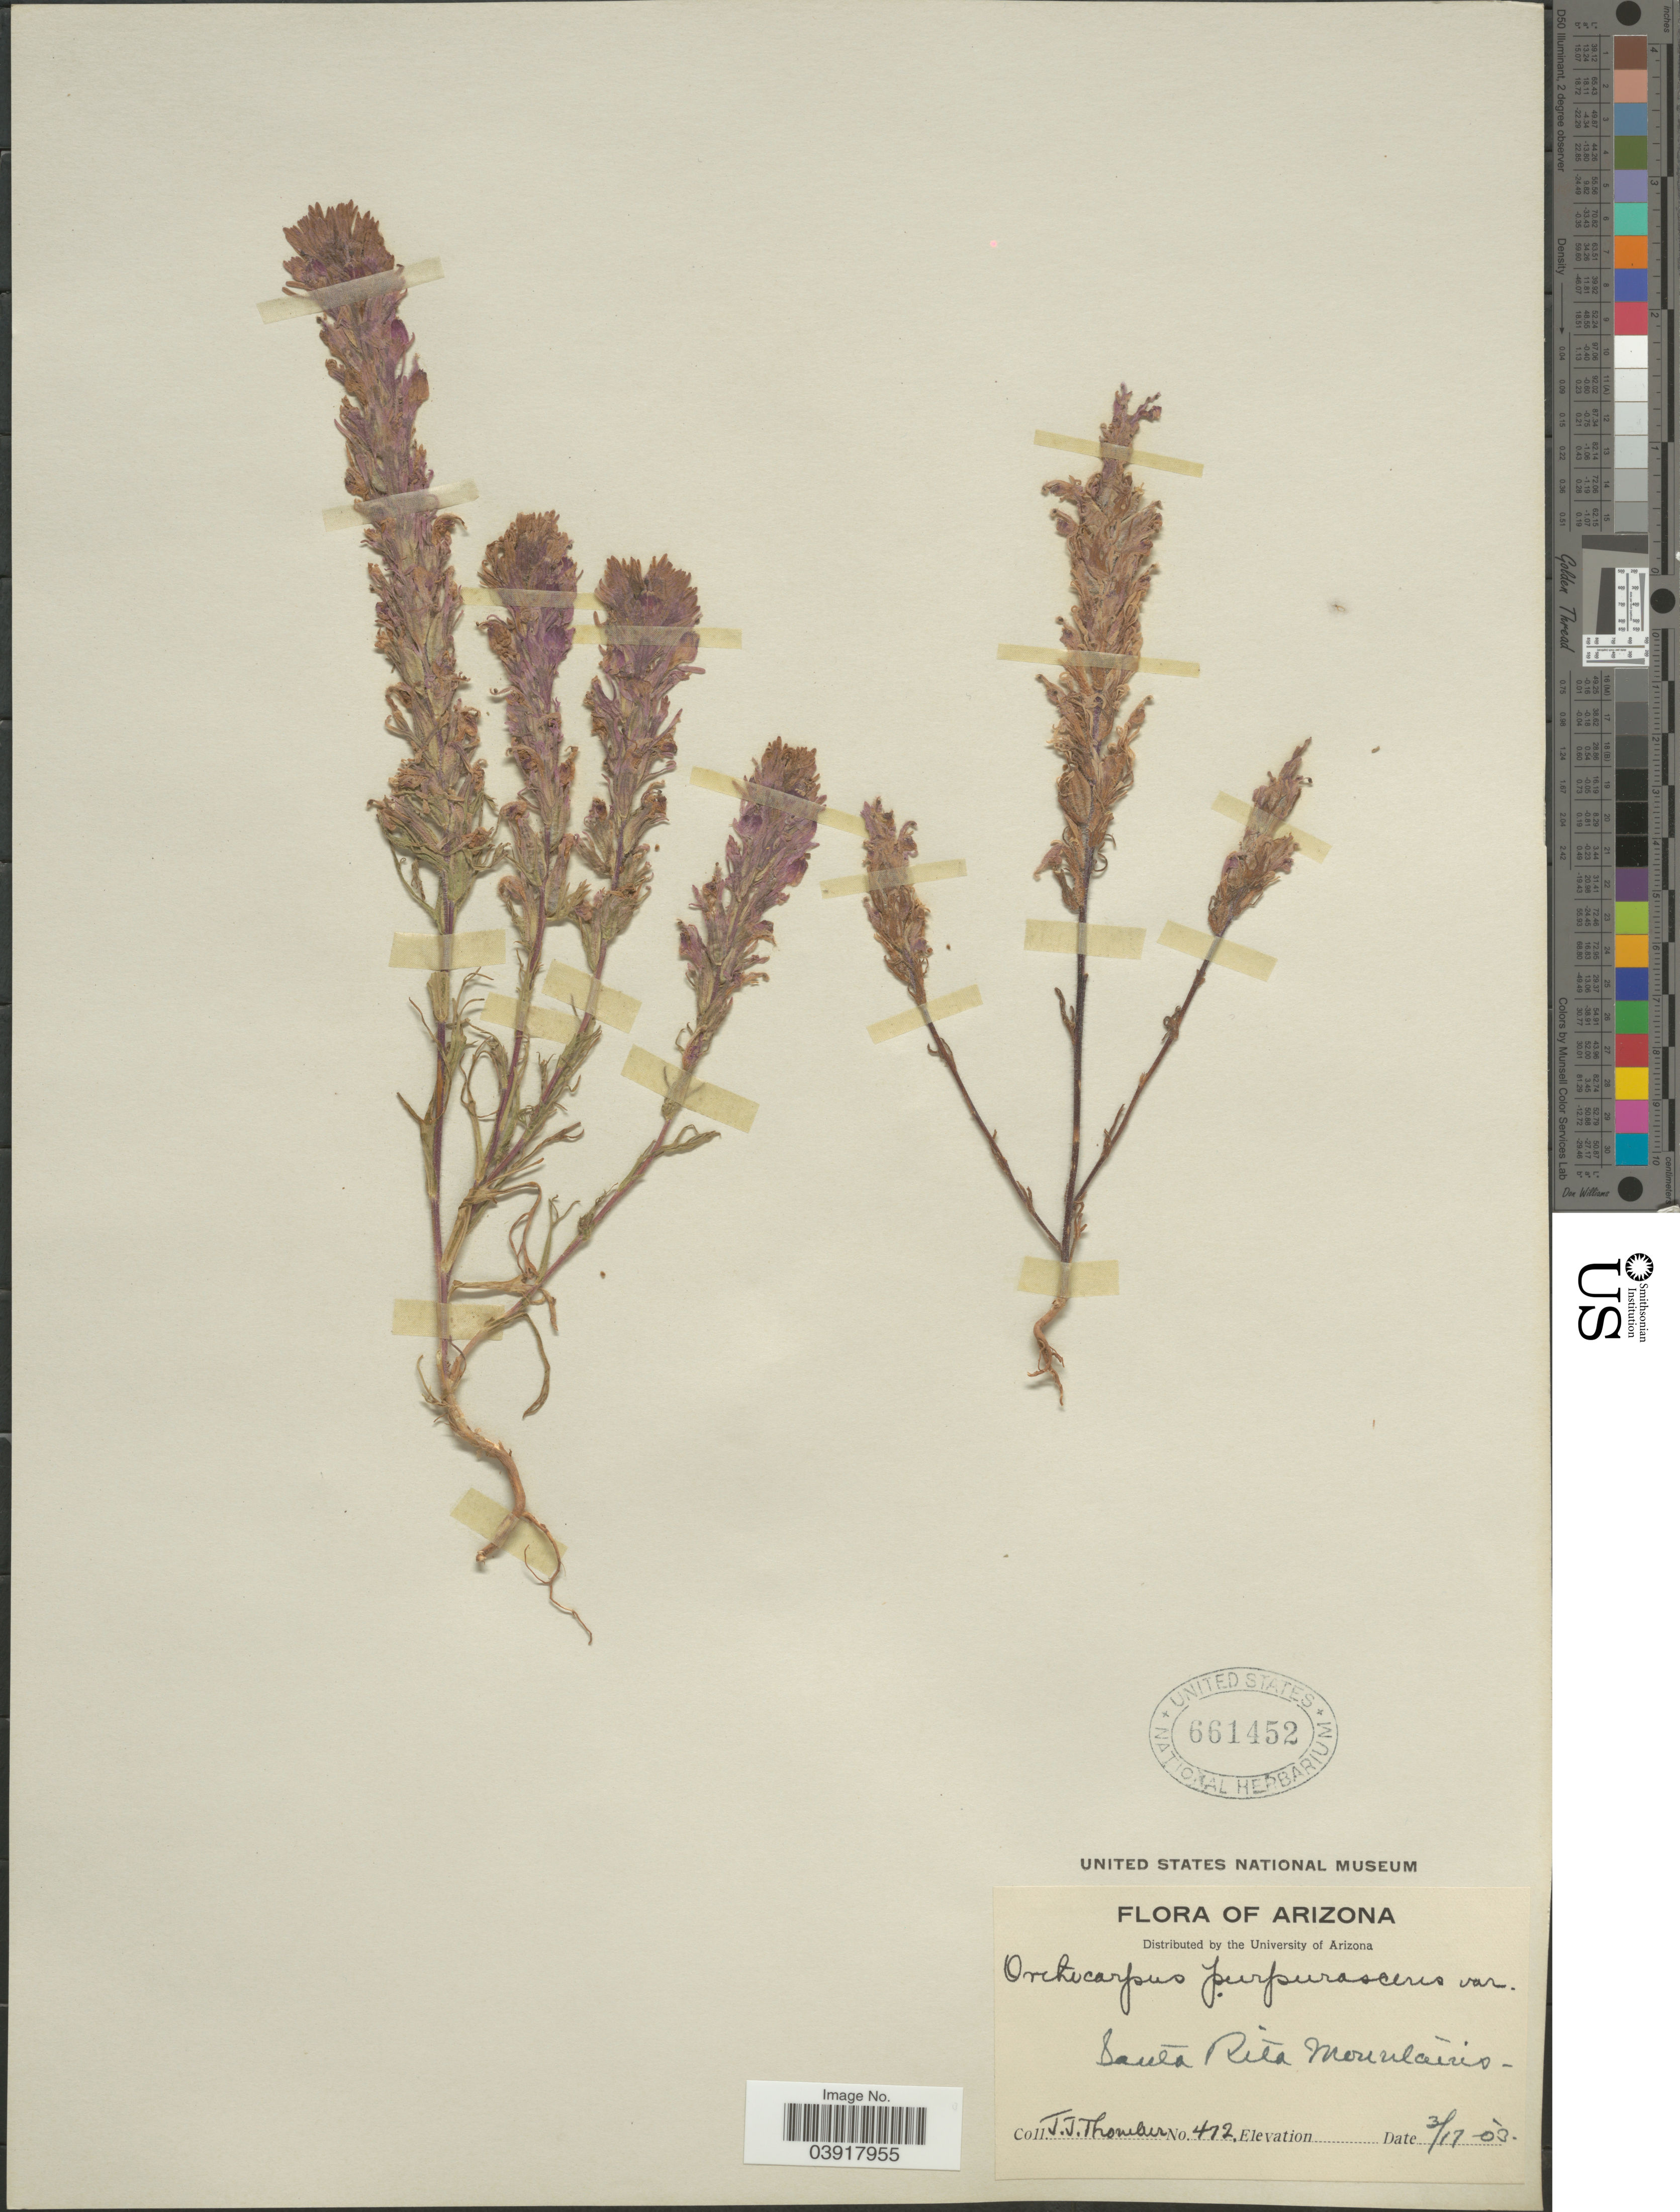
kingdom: Plantae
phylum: Tracheophyta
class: Magnoliopsida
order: Lamiales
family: Orobanchaceae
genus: Orthocarpus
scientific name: Orthocarpus purpurascens var. palmeri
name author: A. Gray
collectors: J. Thornber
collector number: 472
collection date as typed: Transcribed d/m/y: 17/3/3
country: United States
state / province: Arizona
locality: Santa Rita Mountains.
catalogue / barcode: US 661452